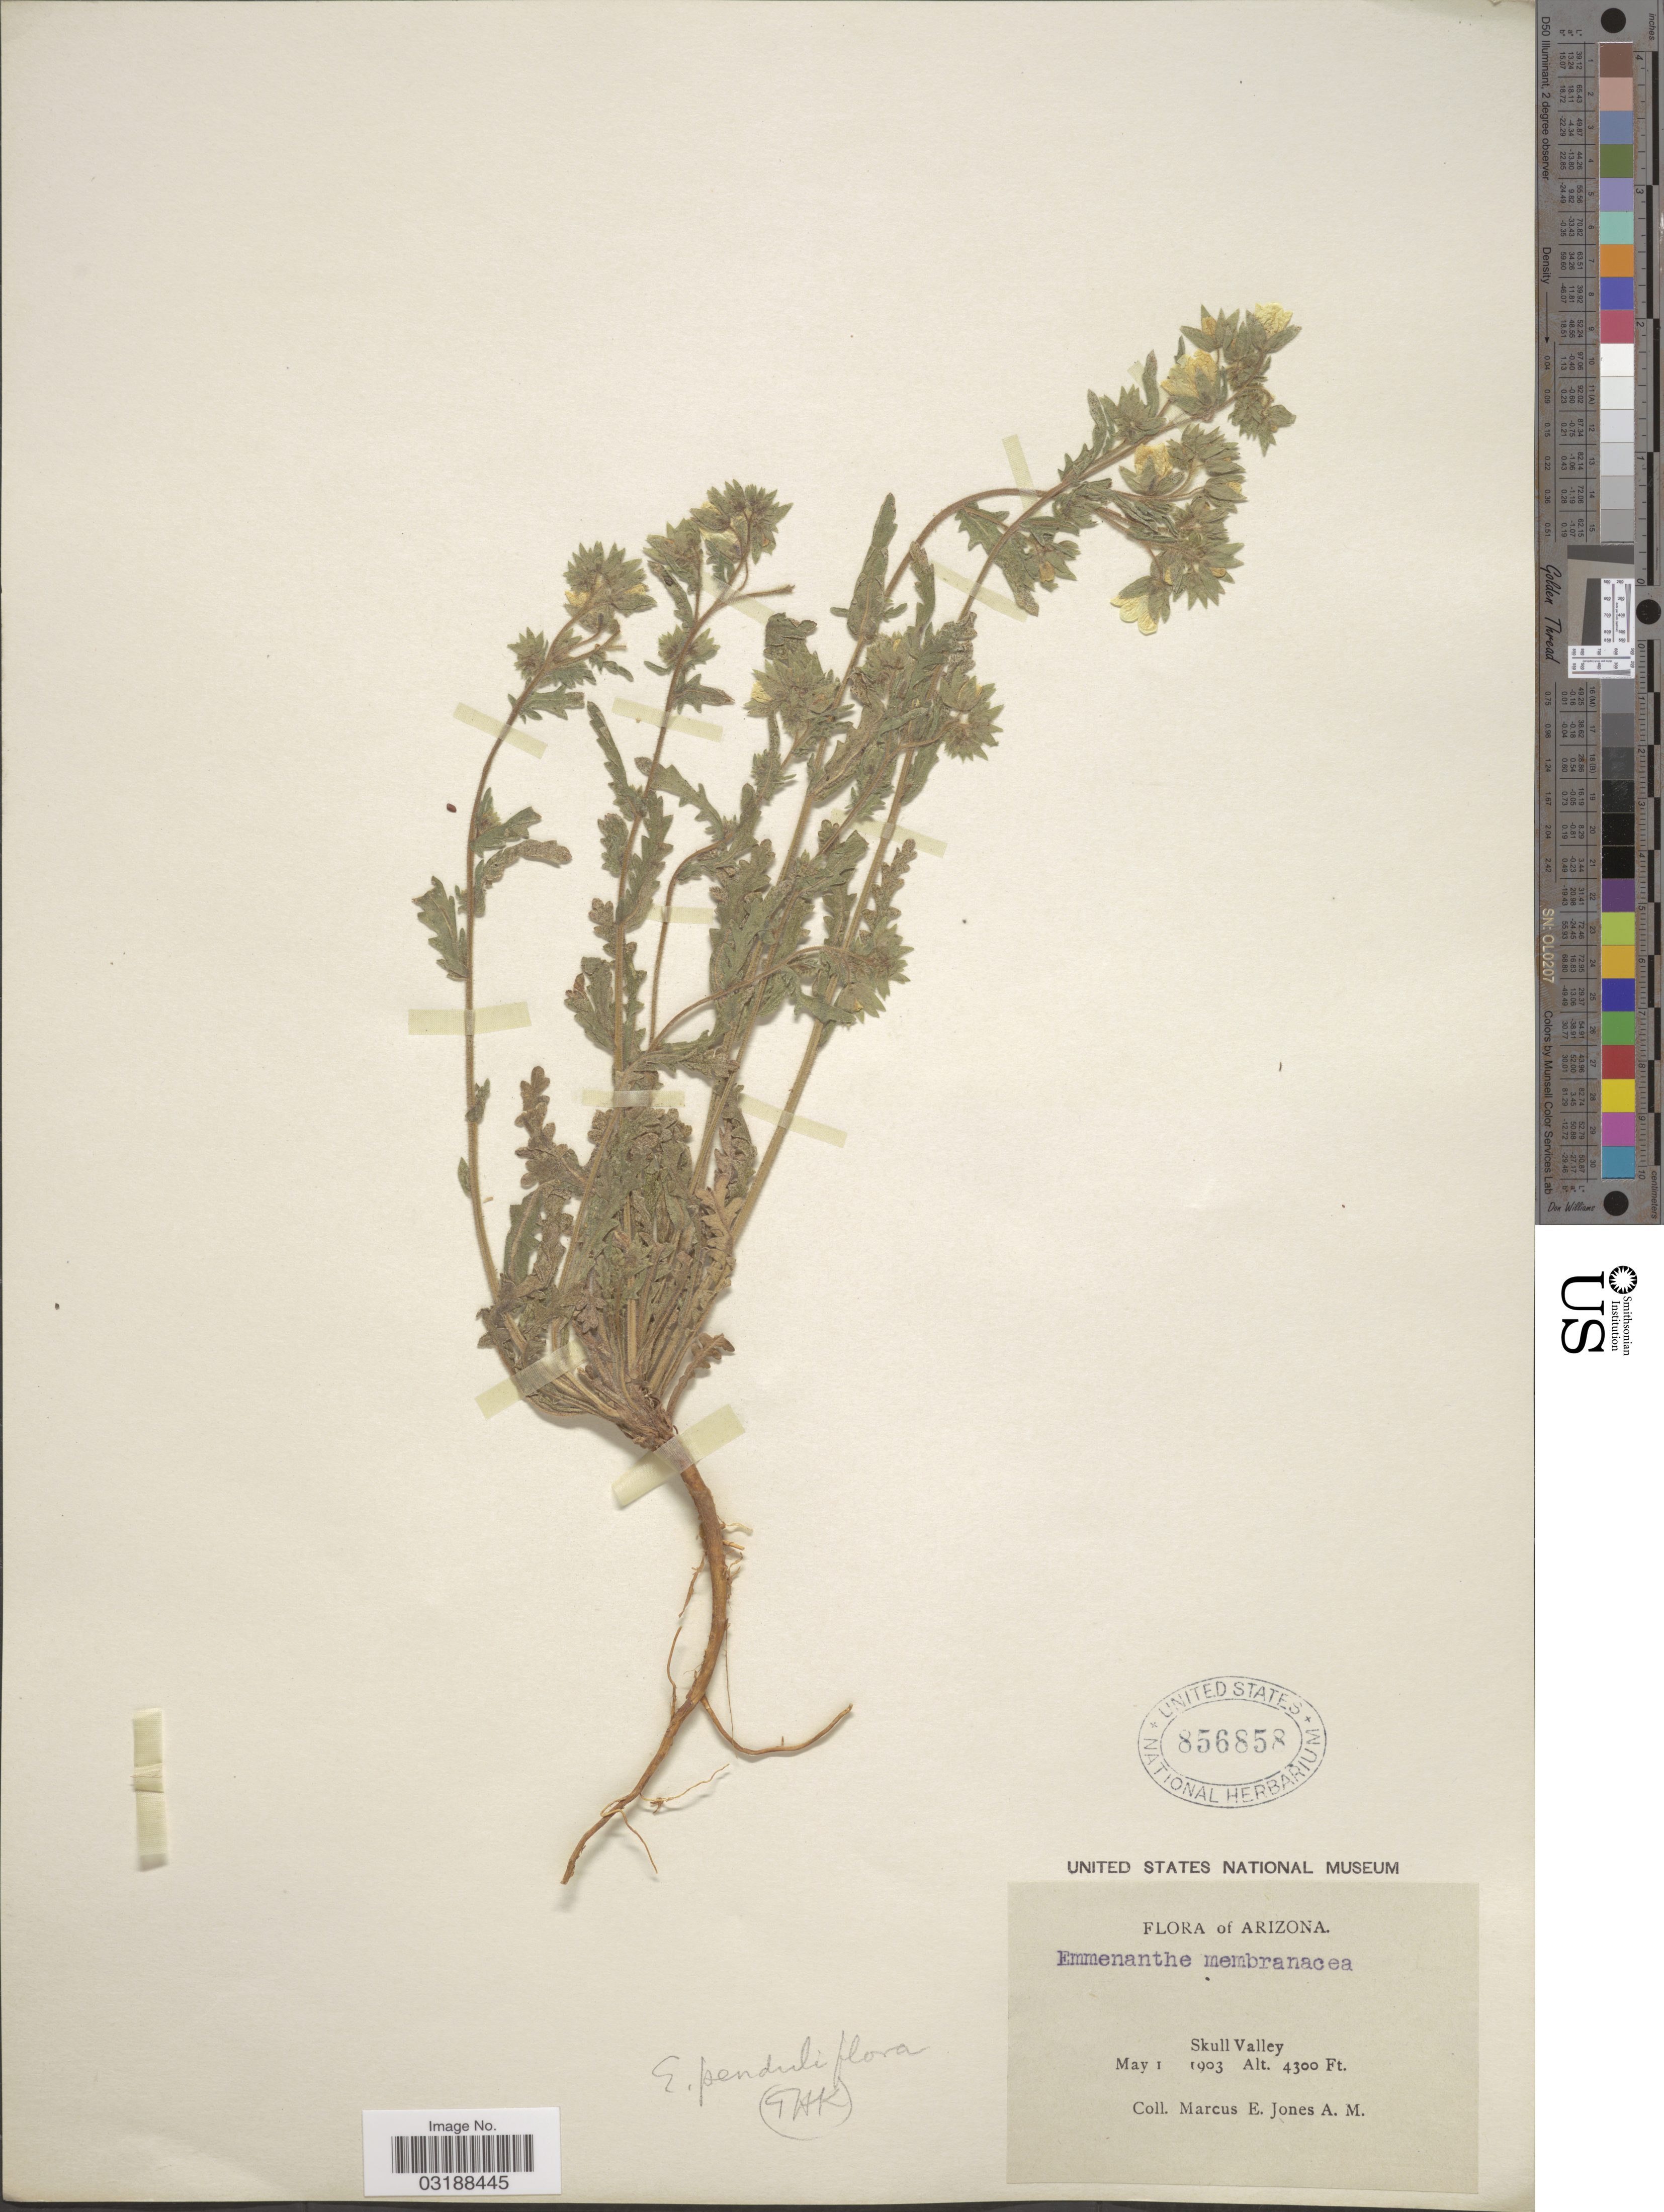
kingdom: Plantae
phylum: Tracheophyta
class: Magnoliopsida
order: Boraginales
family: Hydrophyllaceae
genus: Emmenanthe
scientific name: Emmenanthe penduliflora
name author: Benth.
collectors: M. E. Jones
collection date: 1903-05-01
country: United States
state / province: Arizona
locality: Skull Valley.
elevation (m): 1311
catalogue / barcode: US 856858